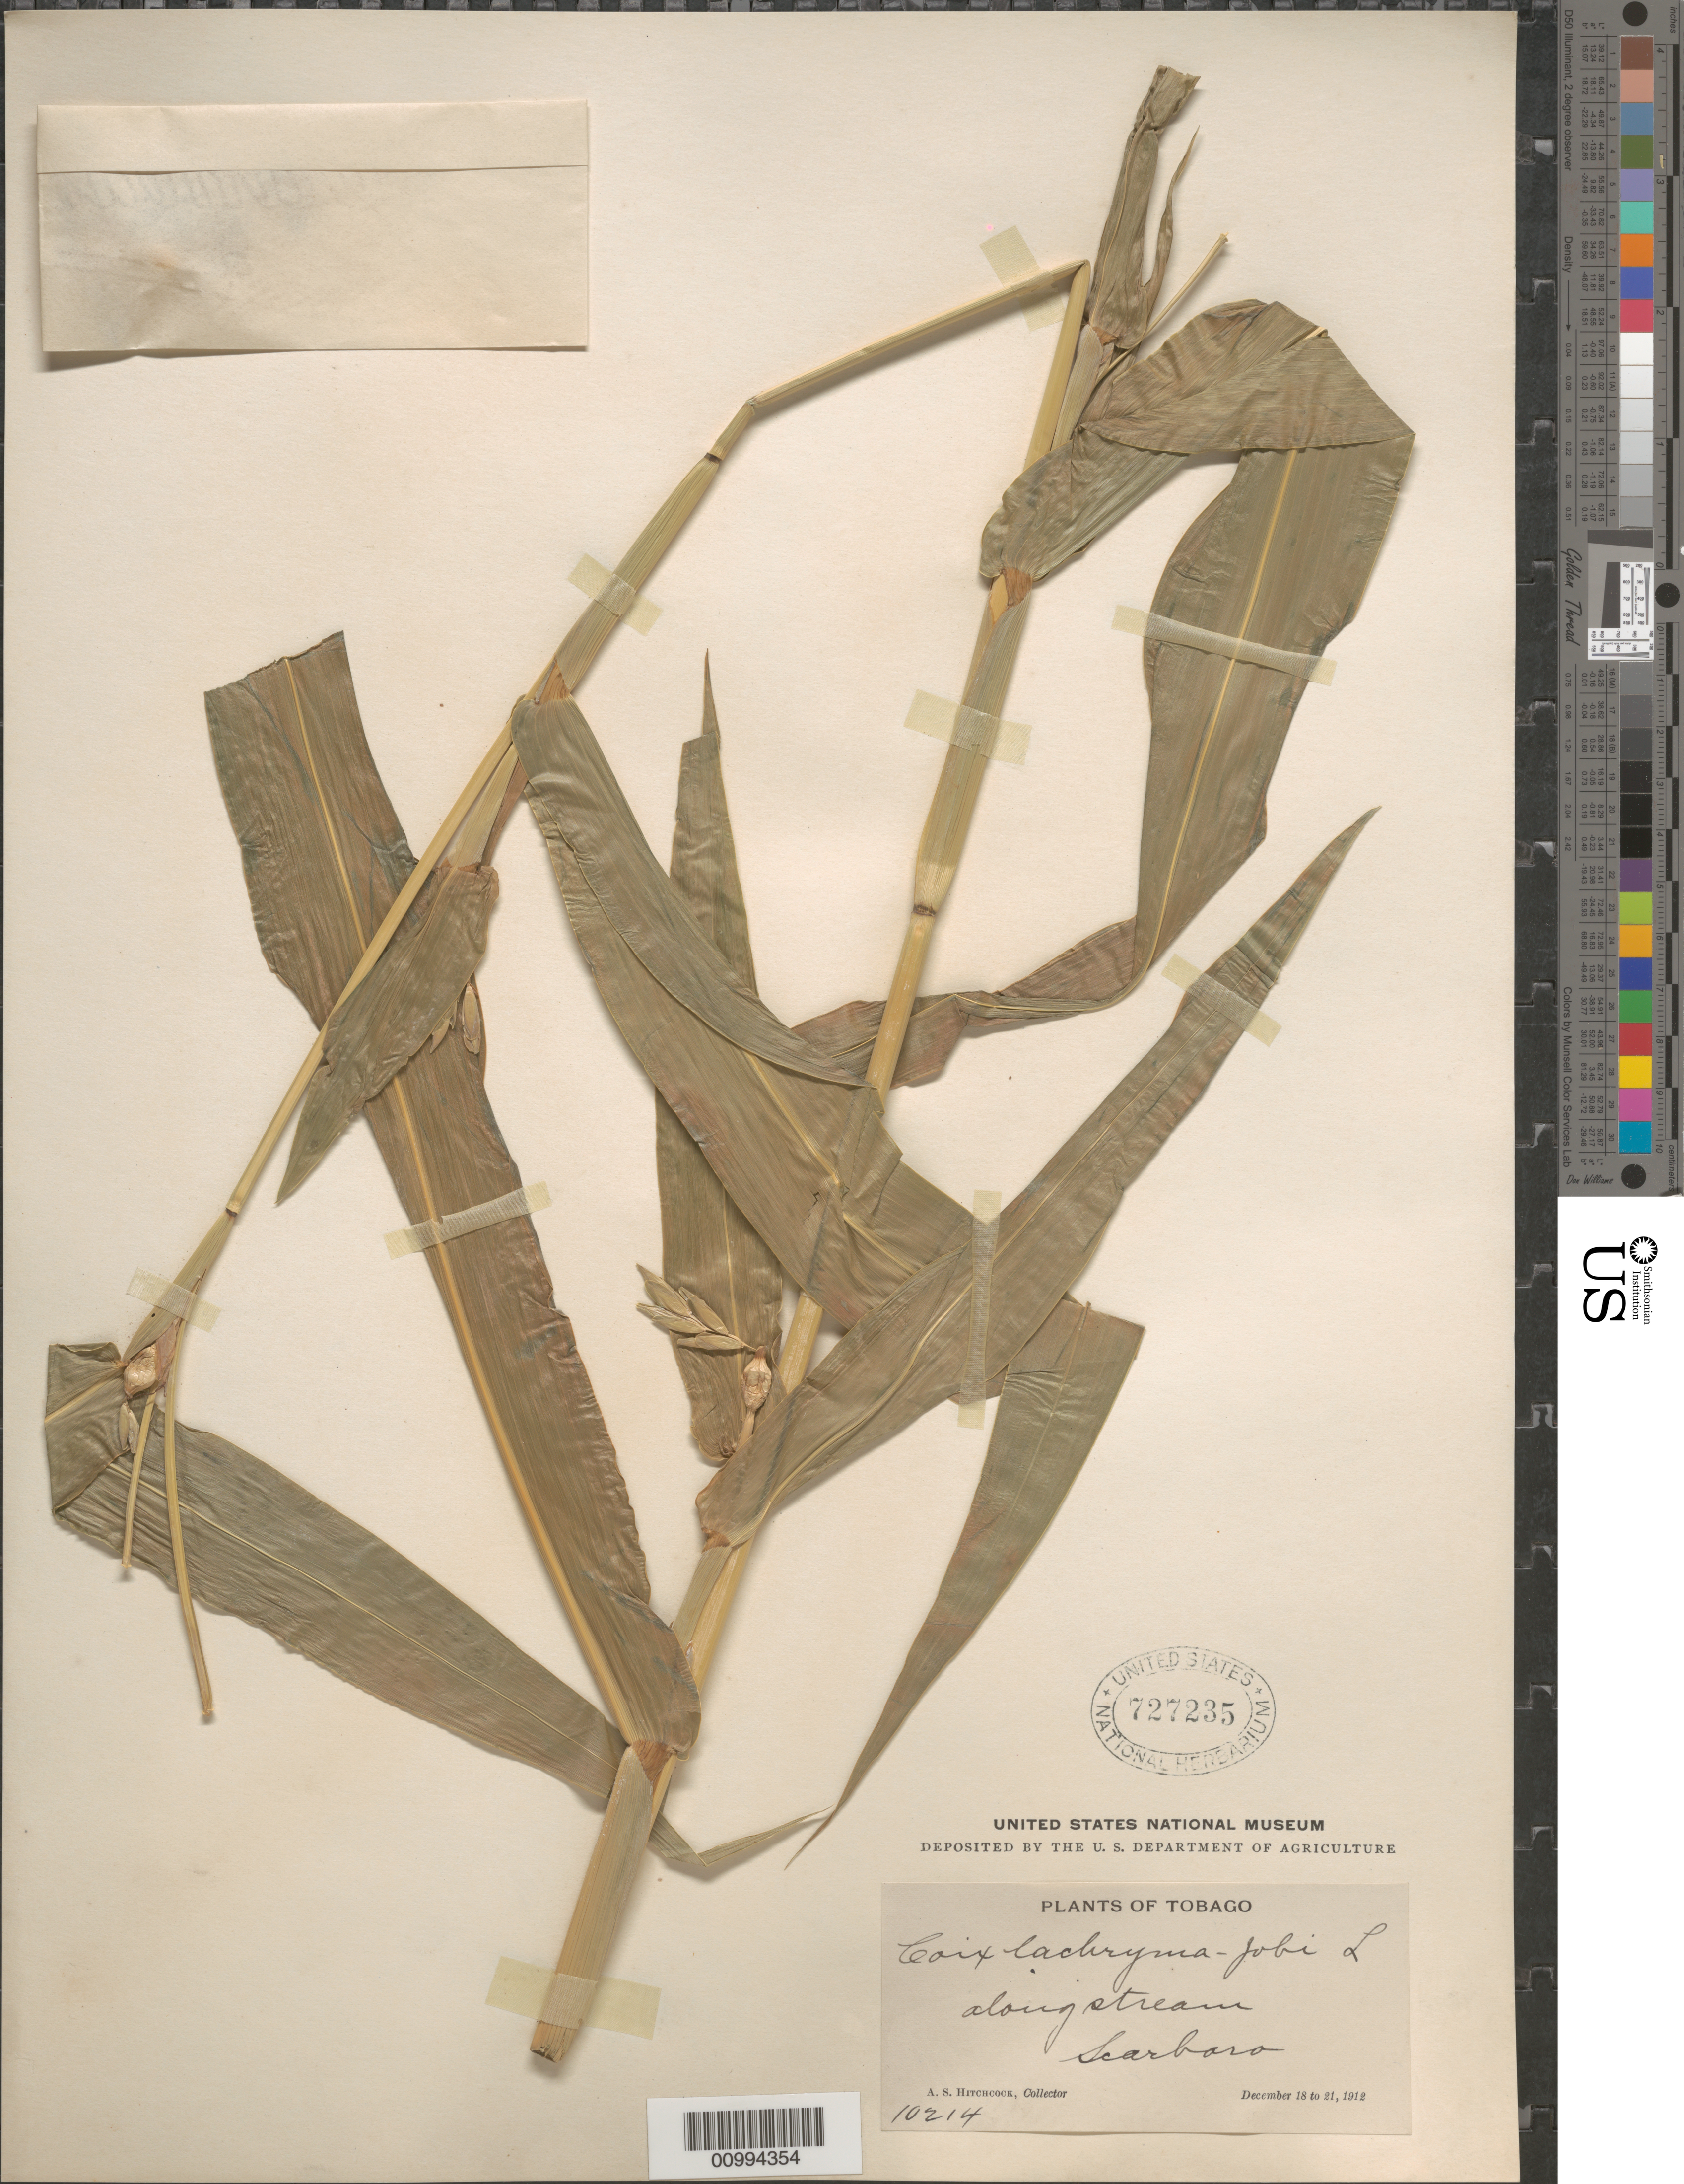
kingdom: Plantae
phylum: Tracheophyta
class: Liliopsida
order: Poales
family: Poaceae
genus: Coix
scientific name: Coix lacryma-jobi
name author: L.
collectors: A. S. Hitchcock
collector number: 10214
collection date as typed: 18 Dec 1912 to 21 Dec 1912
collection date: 1912-12-18/1912-12-21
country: Trinidad and Tobago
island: Tobago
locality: Scarborough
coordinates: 0 N, 0 E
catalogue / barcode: US 727235